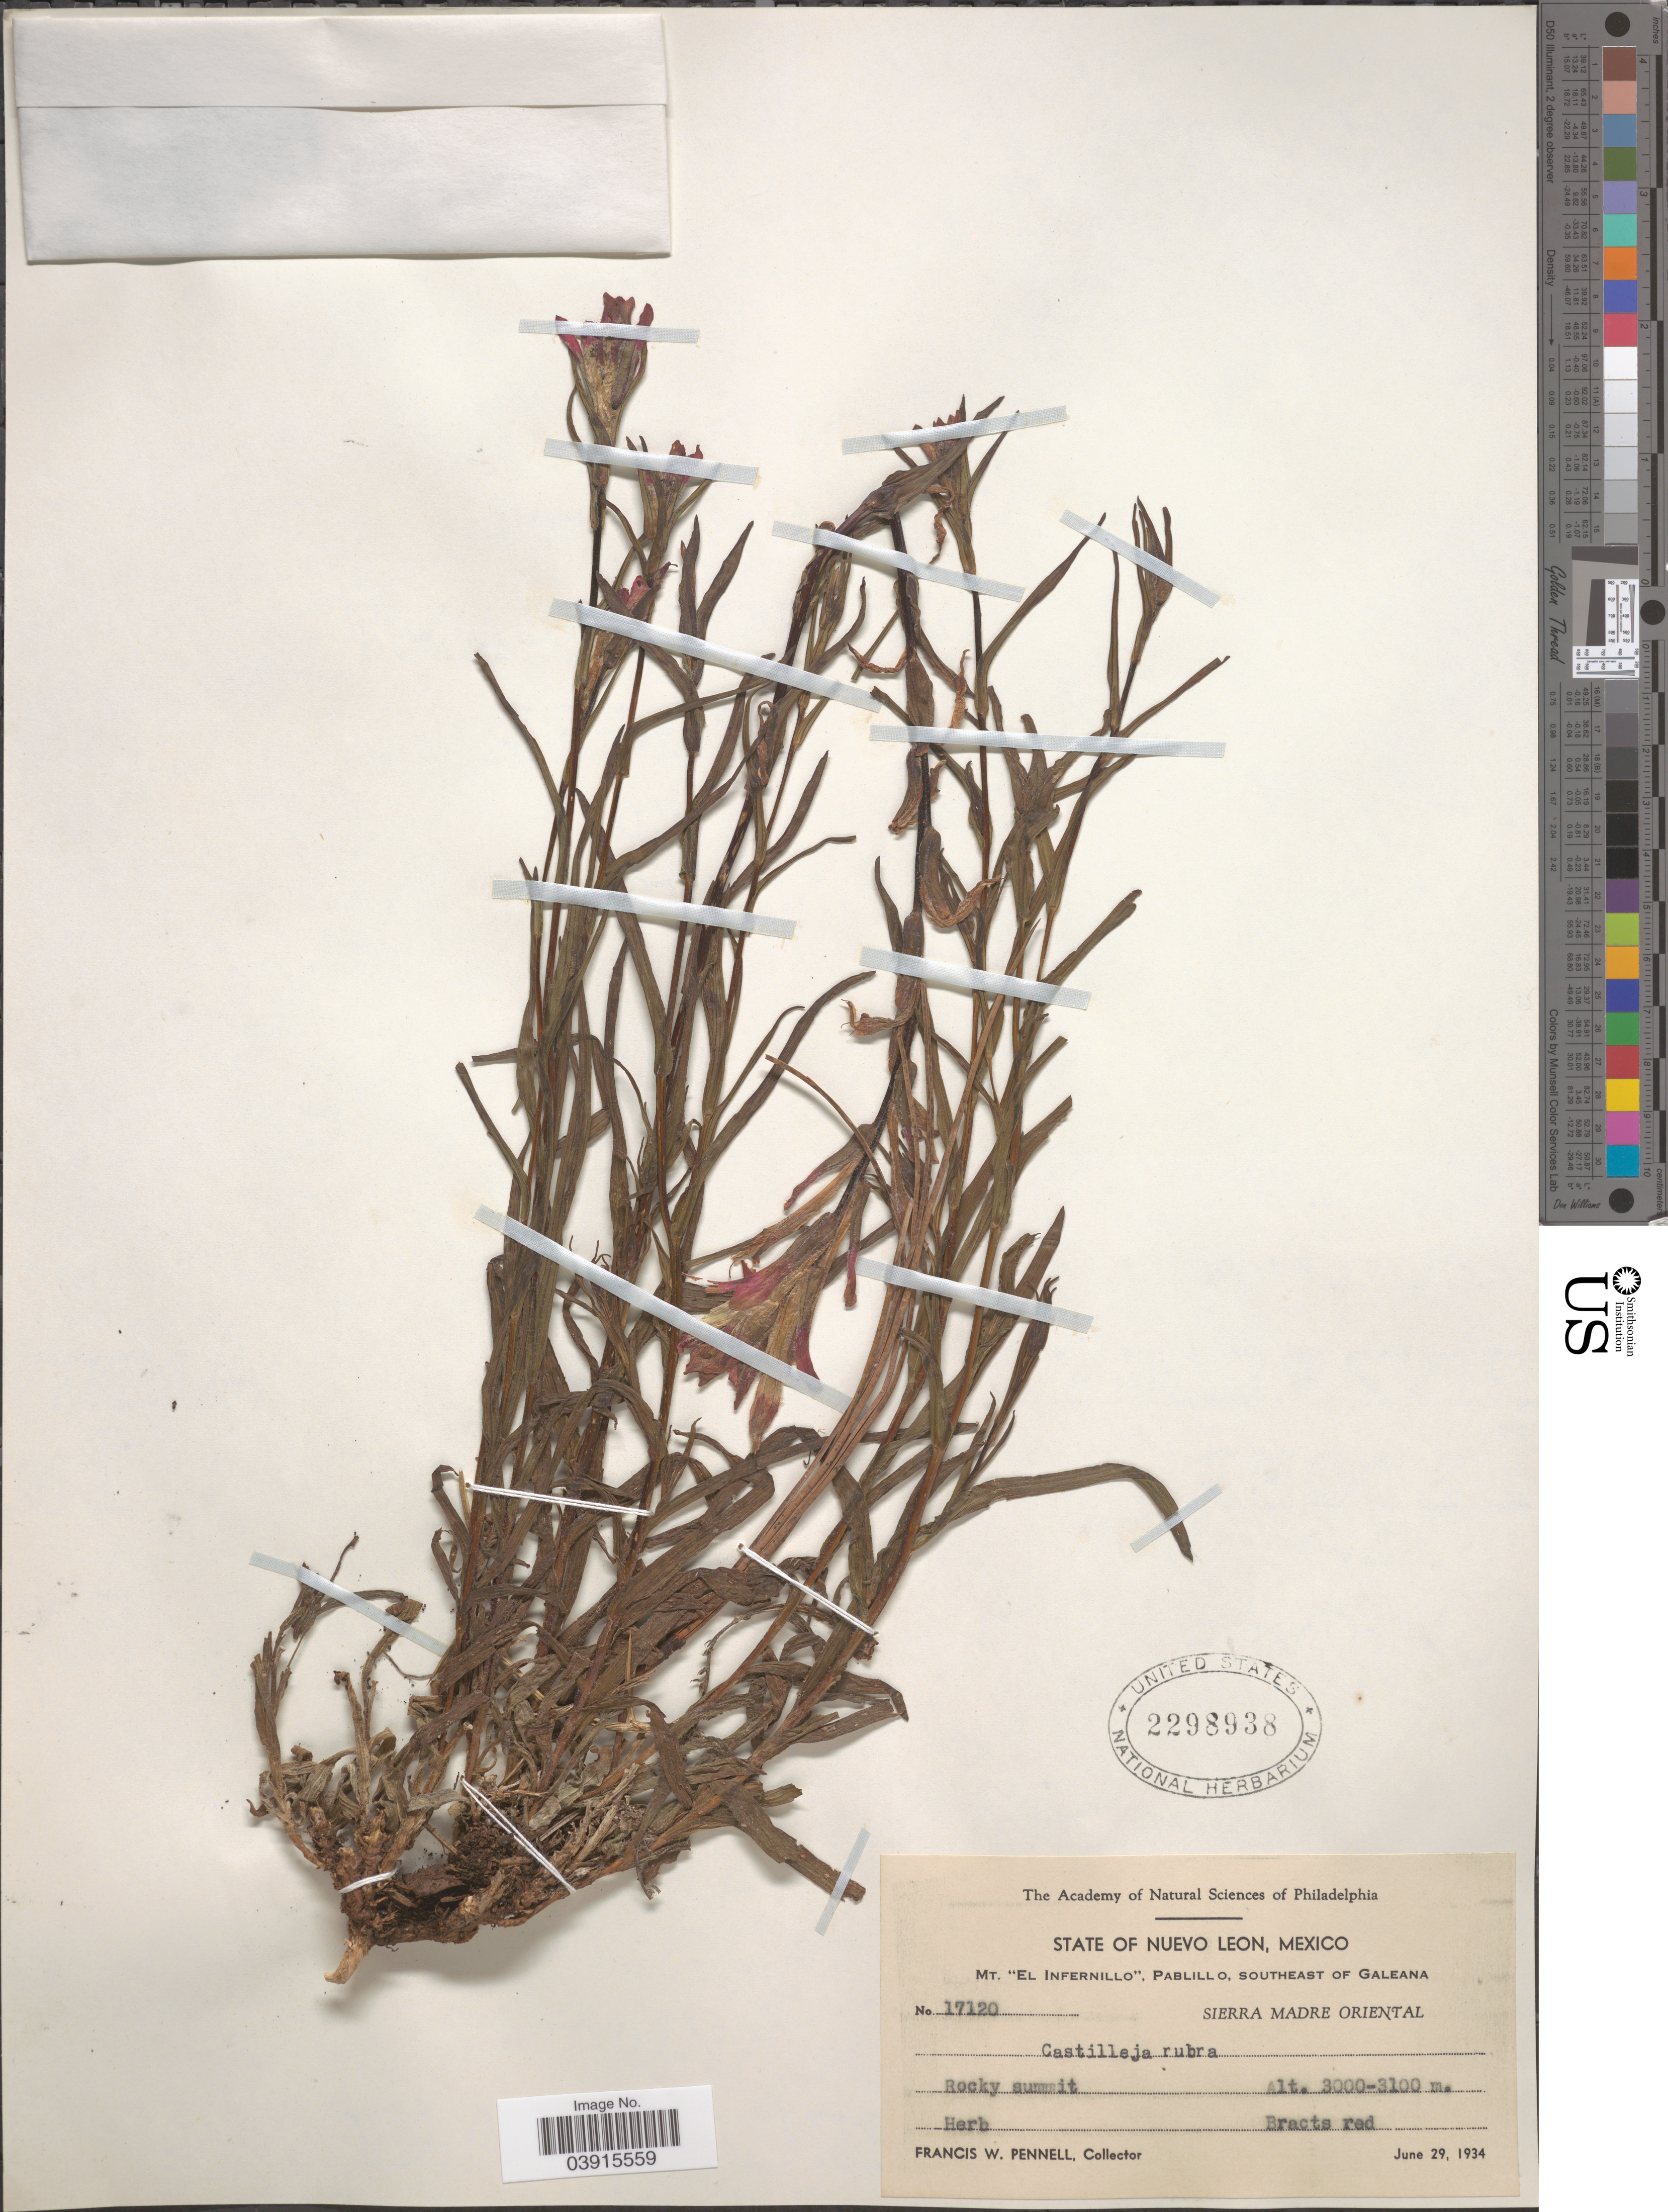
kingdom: Plantae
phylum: Tracheophyta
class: Magnoliopsida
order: Lamiales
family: Orobanchaceae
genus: Castilleja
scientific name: Castilleja scorzonerifolia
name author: Kunth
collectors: F. W. Pennell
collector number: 17120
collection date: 1934-06-29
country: Mexico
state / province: Nuevo León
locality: Mt. "El Infernillo", Pablillo, southeast of Galeana. Sierra Madre Oriental.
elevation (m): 3000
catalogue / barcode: US 2298938